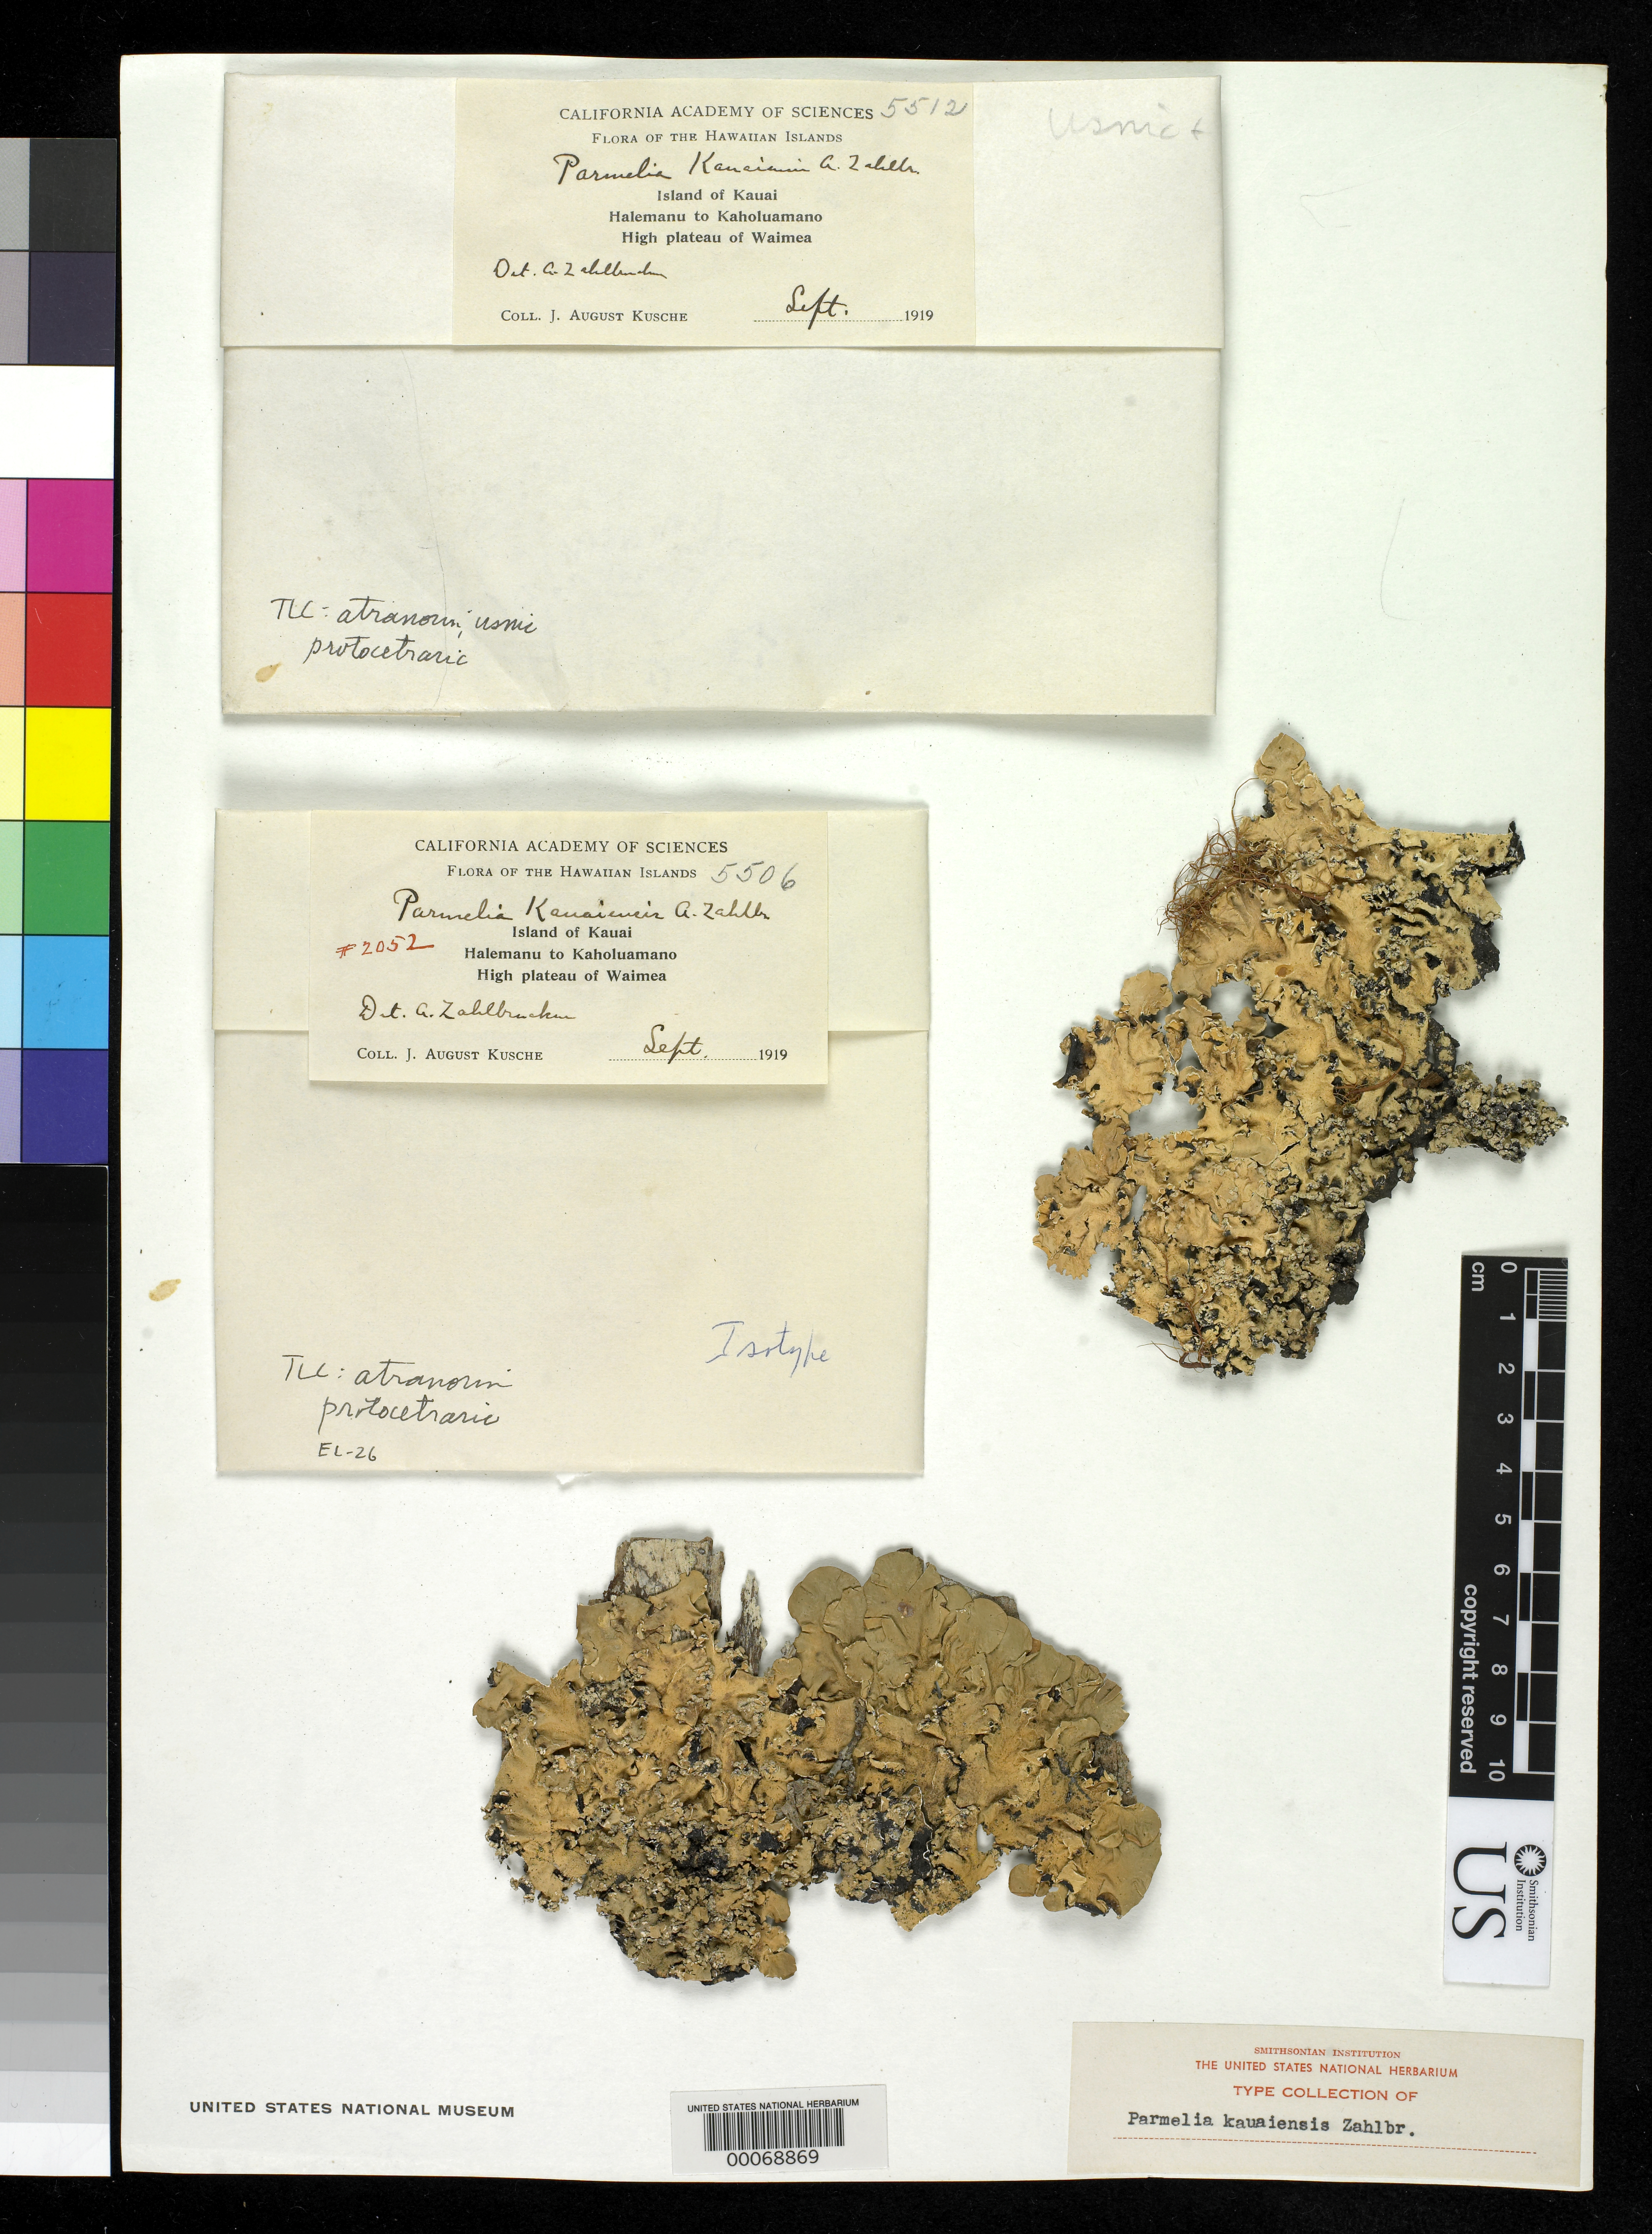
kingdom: Fungi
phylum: Ascomycota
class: Lecanoromycetes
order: Lecanorales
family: Parmeliaceae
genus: Parmelia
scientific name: Parmelia kauaiensis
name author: Zahlbr. in H. Magn. & Zahlbr.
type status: Isotype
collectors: J. Kusche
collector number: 5506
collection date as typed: Sep 1919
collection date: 1919-09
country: United States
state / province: Hawaii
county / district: Kauai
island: Kaua'i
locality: Halemanu to Kaholuamano, high plateau of Waimea.